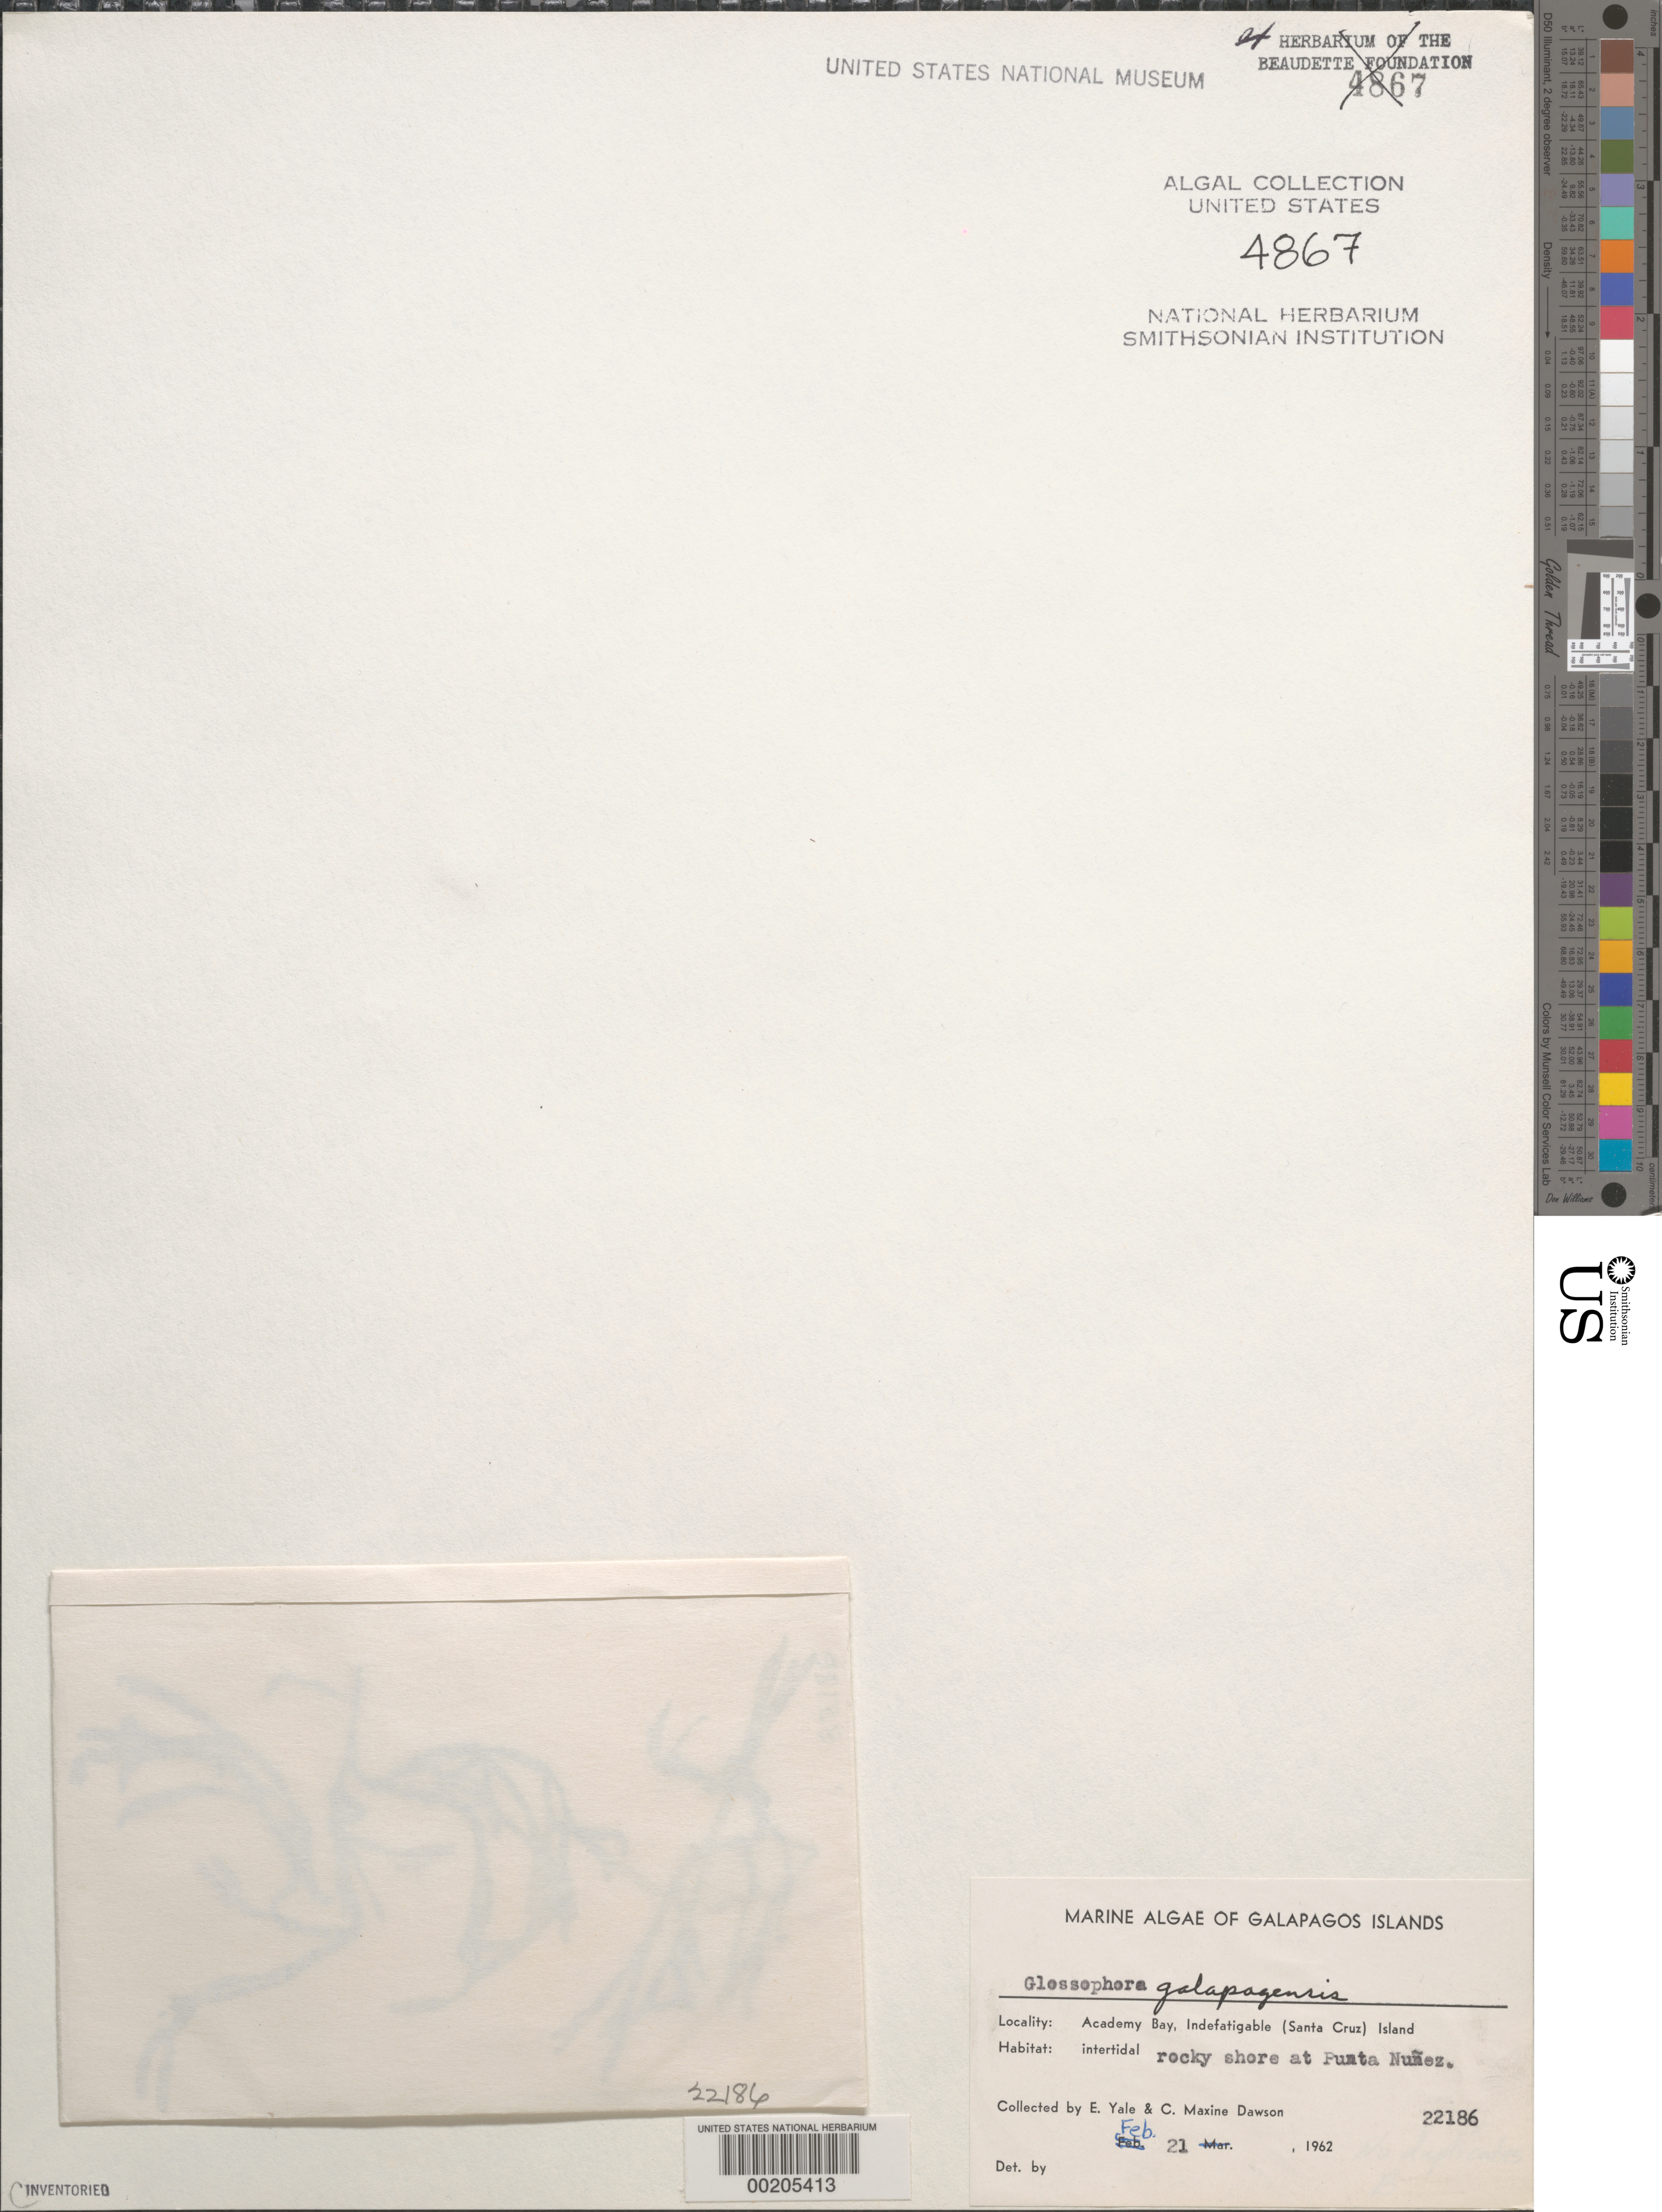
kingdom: Chromista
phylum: Ochrophyta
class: Phaeophyceae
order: Dictyotales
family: Dictyotaceae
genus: Dictyota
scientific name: Dictyota galapagensis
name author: (Farl.) De Clerck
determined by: Algae name updating Project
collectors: E. Y. Dawson & C. M. Dawson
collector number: EYD 22186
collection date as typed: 21 Feb 1962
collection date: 1962-02-21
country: Ecuador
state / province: Colón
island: Santa Cruz [Indefatigable, Chaves]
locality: Punta Nunez, Academy Bay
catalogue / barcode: US 4867